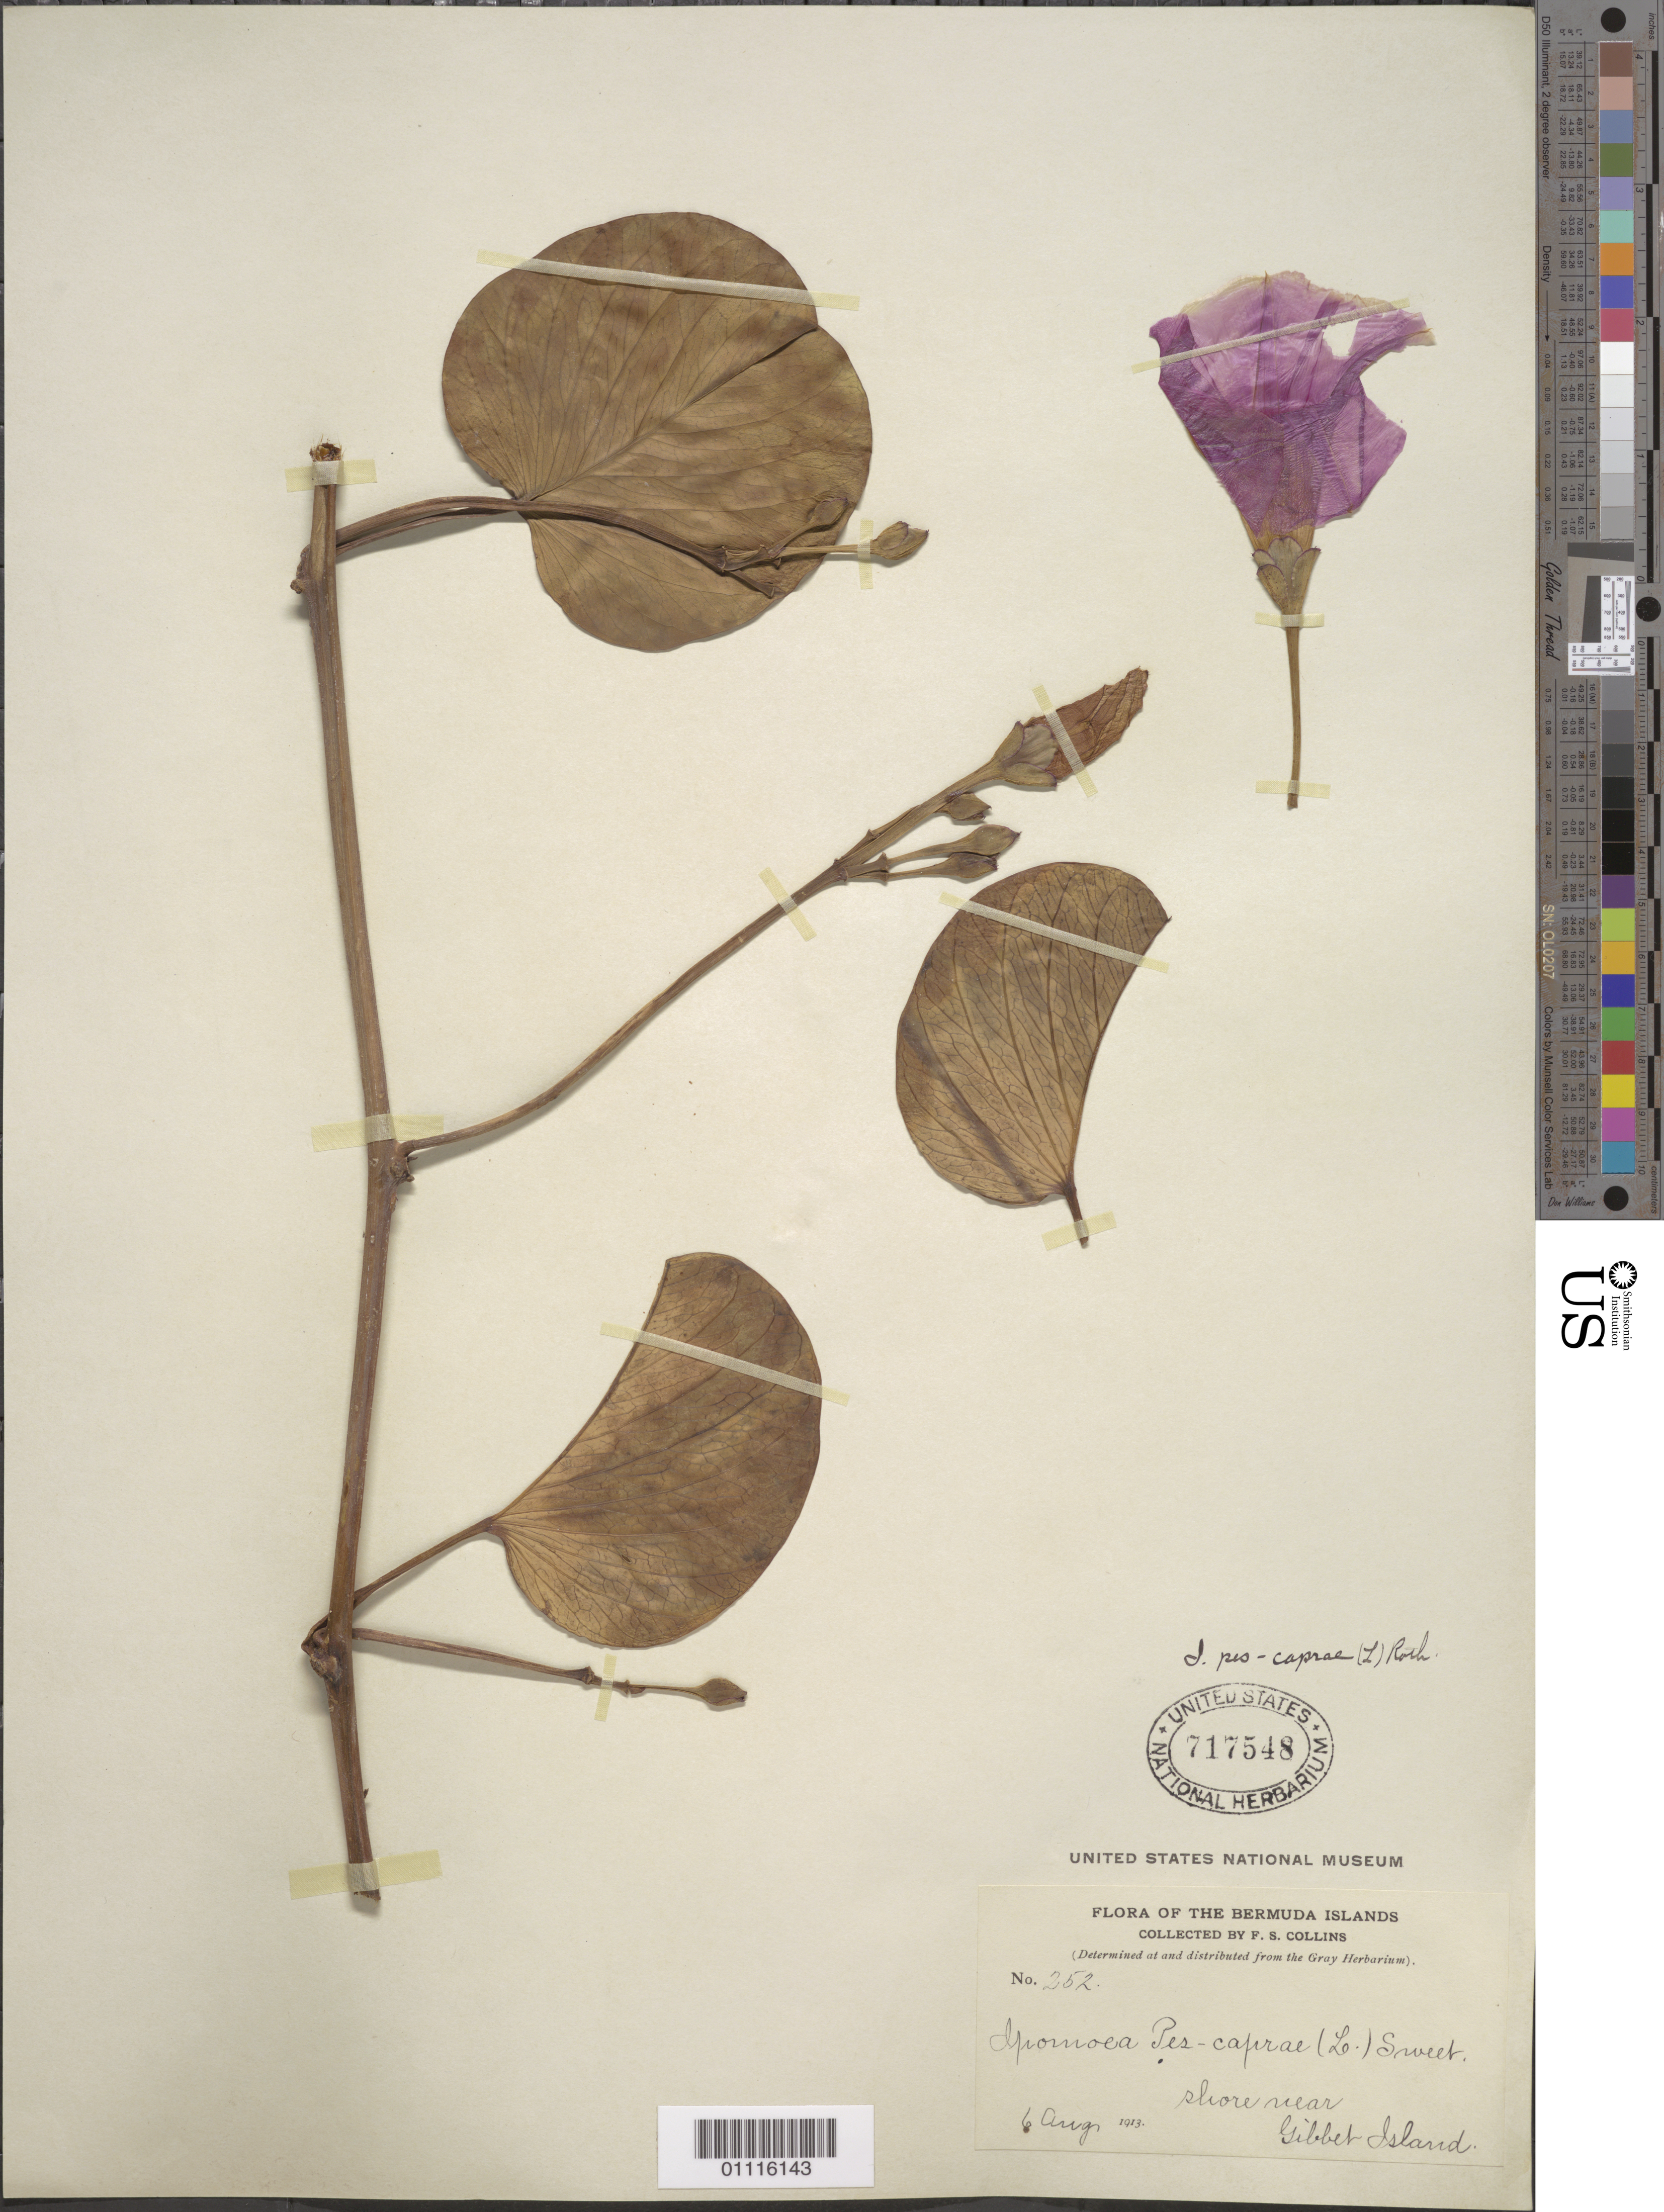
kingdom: Plantae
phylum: Tracheophyta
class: Magnoliopsida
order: Solanales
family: Convolvulaceae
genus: Ipomoea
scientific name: Ipomoea pes-caprae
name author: (L.) R. Br.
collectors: F. Collins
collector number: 252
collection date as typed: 06 Aug 1913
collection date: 1913-08-06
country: Bermuda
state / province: Hamilton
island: Bermuda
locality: Shore near Gibbet Island.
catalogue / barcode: US 717548